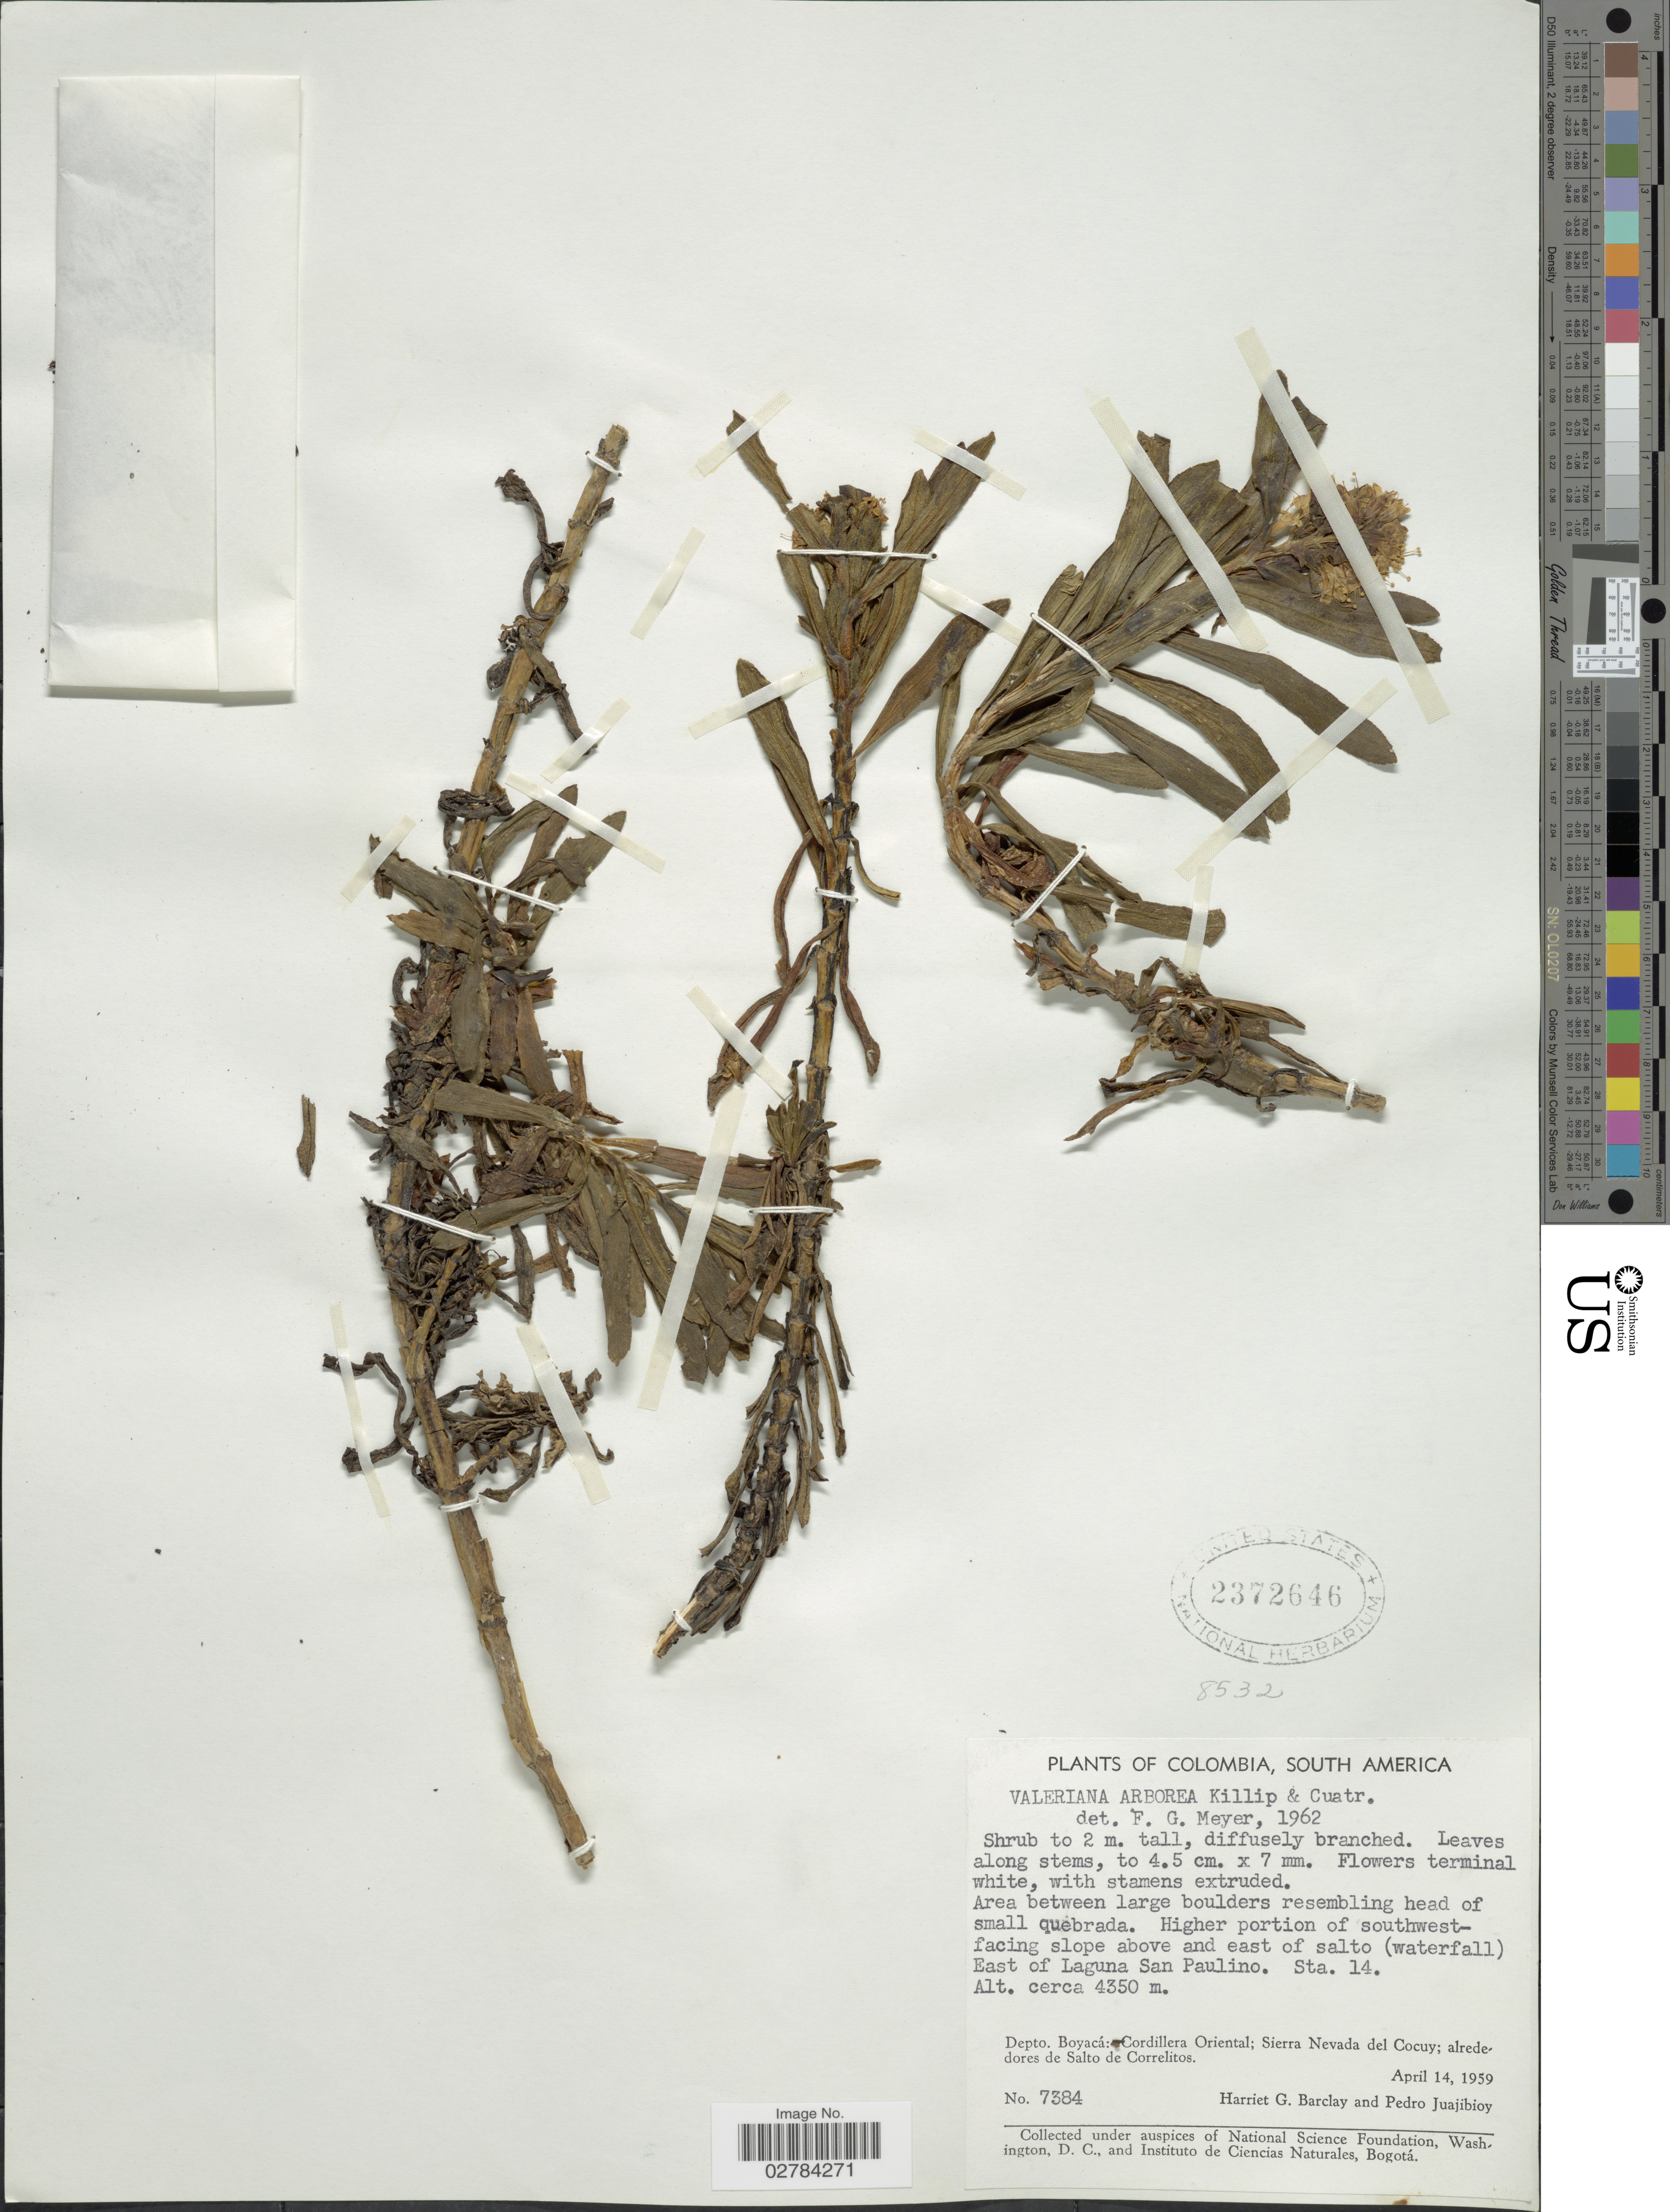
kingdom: Plantae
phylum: Tracheophyta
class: Magnoliopsida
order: Dipsacales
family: Caprifoliaceae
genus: Valeriana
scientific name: Valeriana arborea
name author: Killip & Cuatrec.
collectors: H. G. Barclay & P. Juajibioy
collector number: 7384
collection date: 1959-04-14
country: Colombia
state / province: Boyacá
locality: East of Laguna San Paulino. Sta. 14. Depto. Boyacá: Cordillera Oriental; Sierra Nevada del Cocuy; alrededores de Salto de Correlitos.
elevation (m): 4350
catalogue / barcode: US 2372646